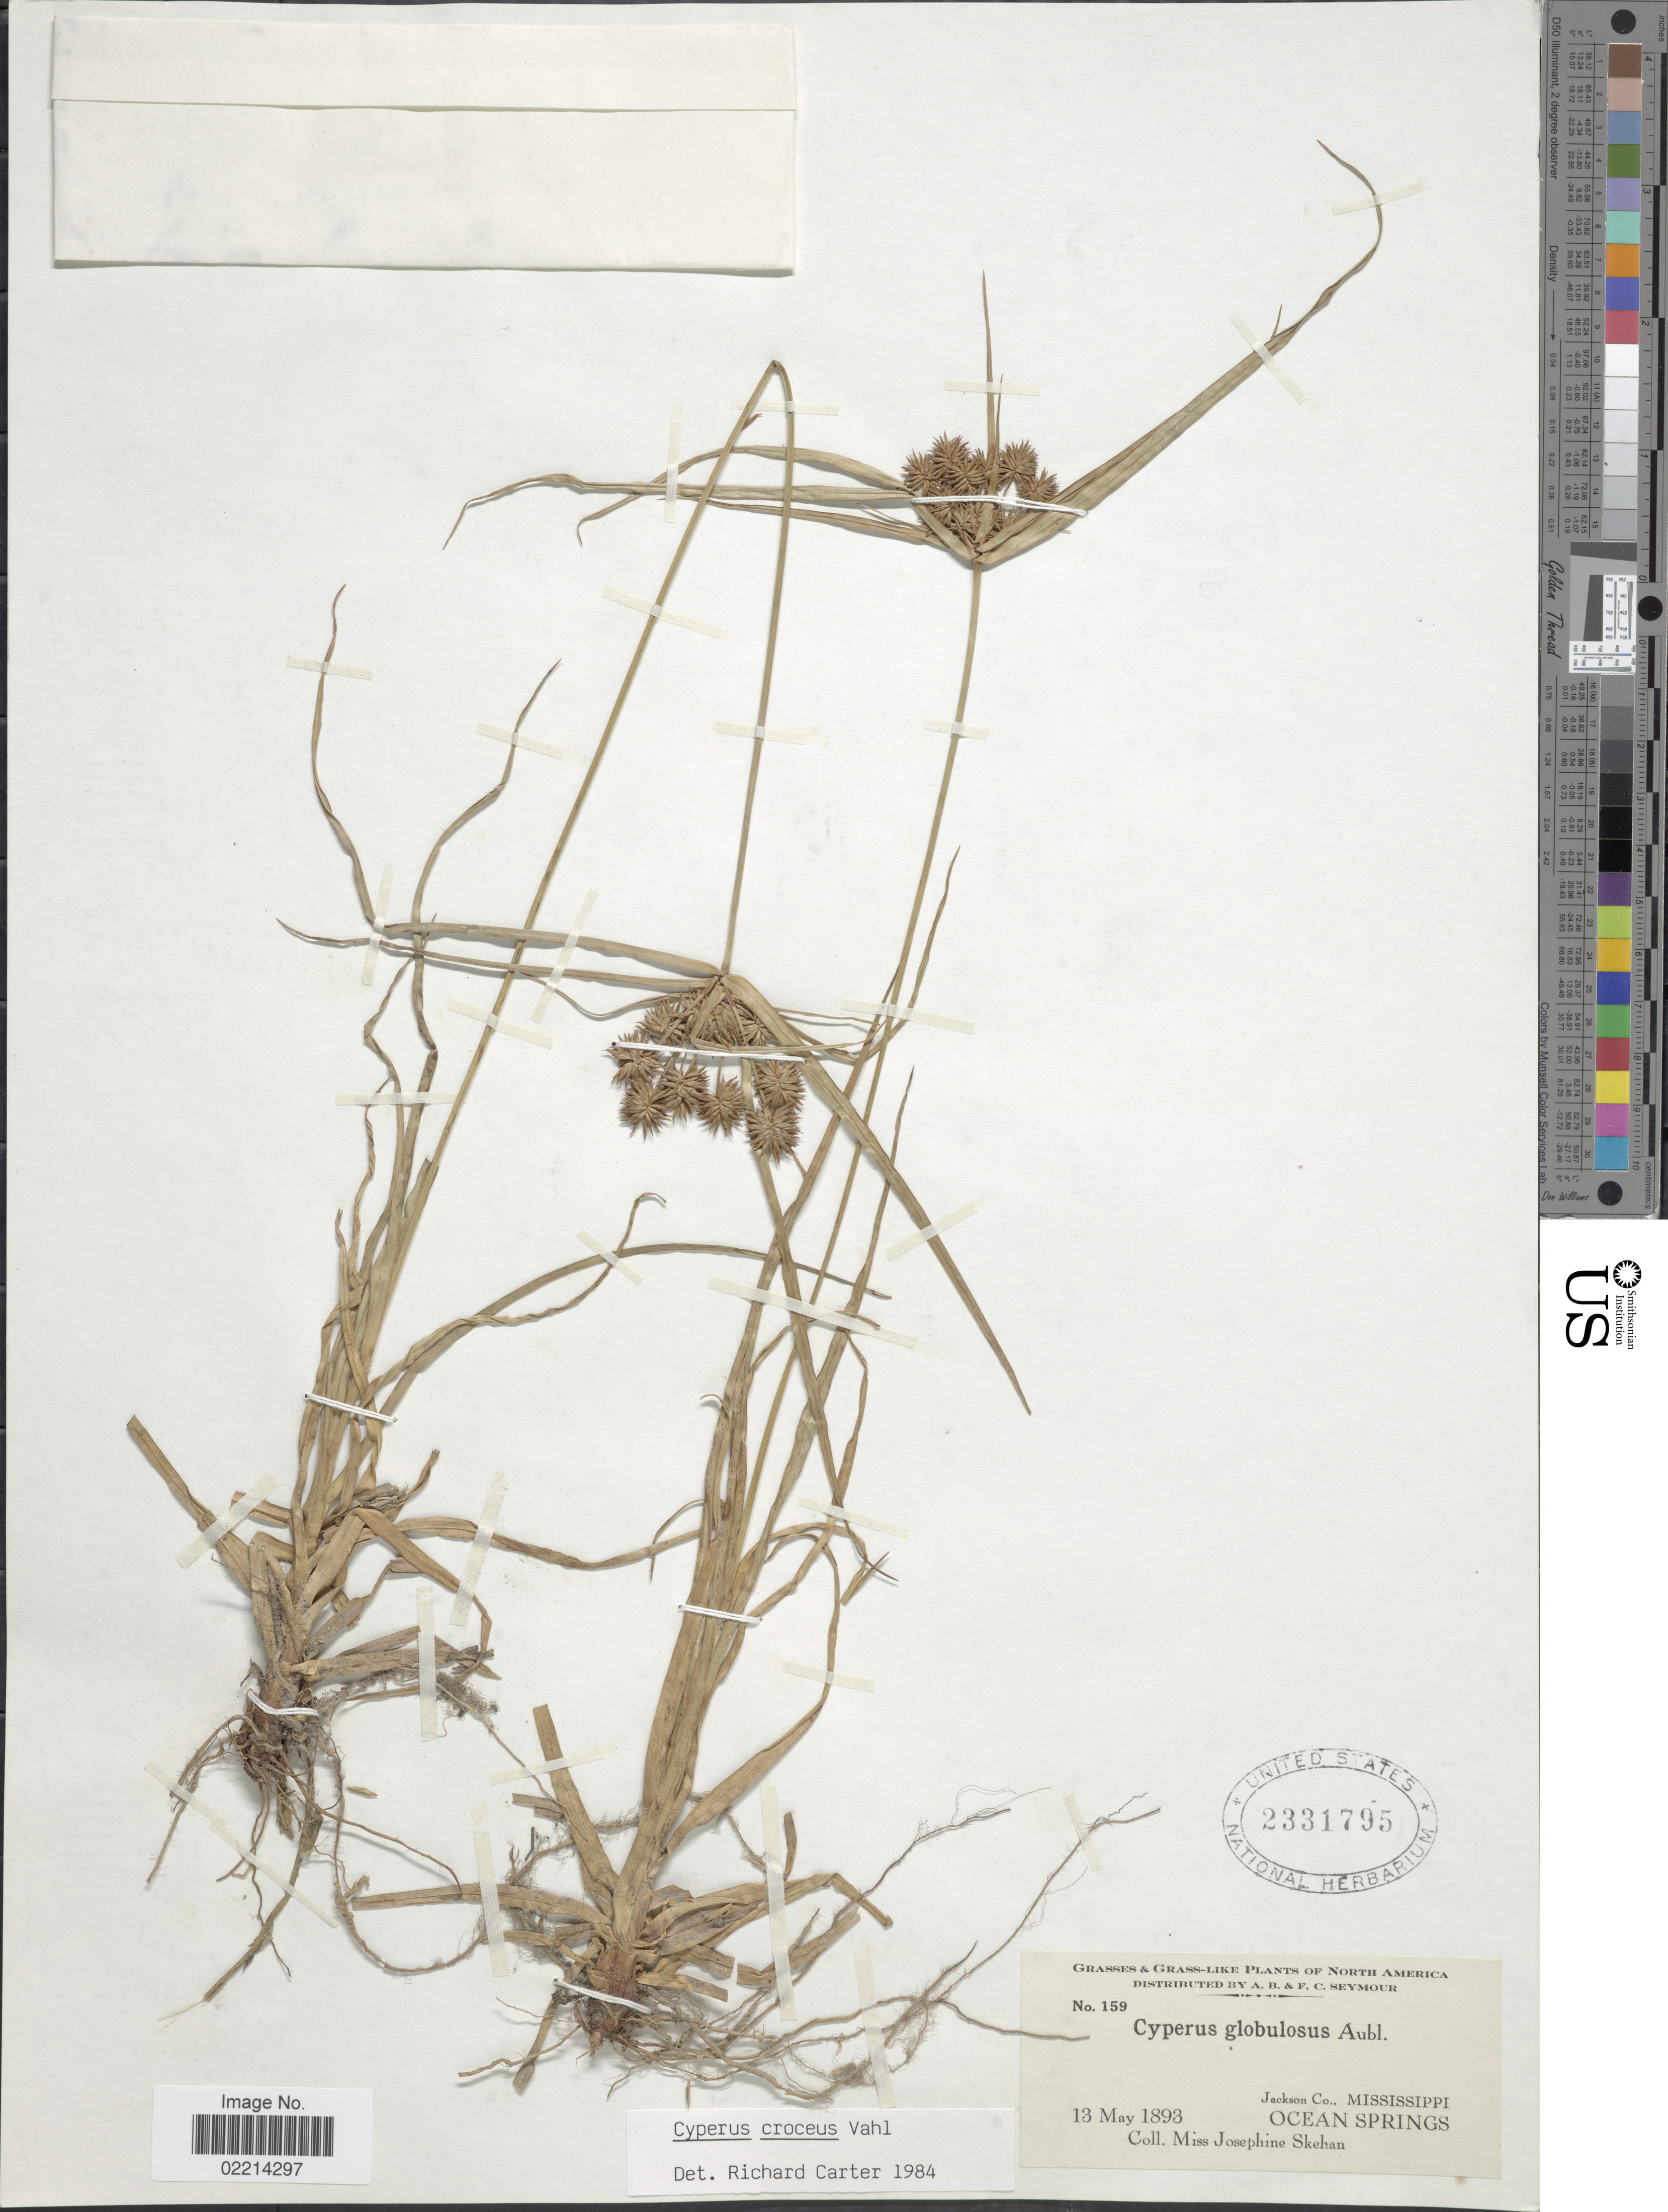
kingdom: Plantae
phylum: Tracheophyta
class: Liliopsida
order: Poales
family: Cyperaceae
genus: Cyperus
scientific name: Cyperus croceus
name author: Vahl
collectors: J. Skehan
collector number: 159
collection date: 1893-05-13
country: United States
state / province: Mississippi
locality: Grasses & Grass-Like, Jackson Co., Ocean Springs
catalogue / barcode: US 2331795